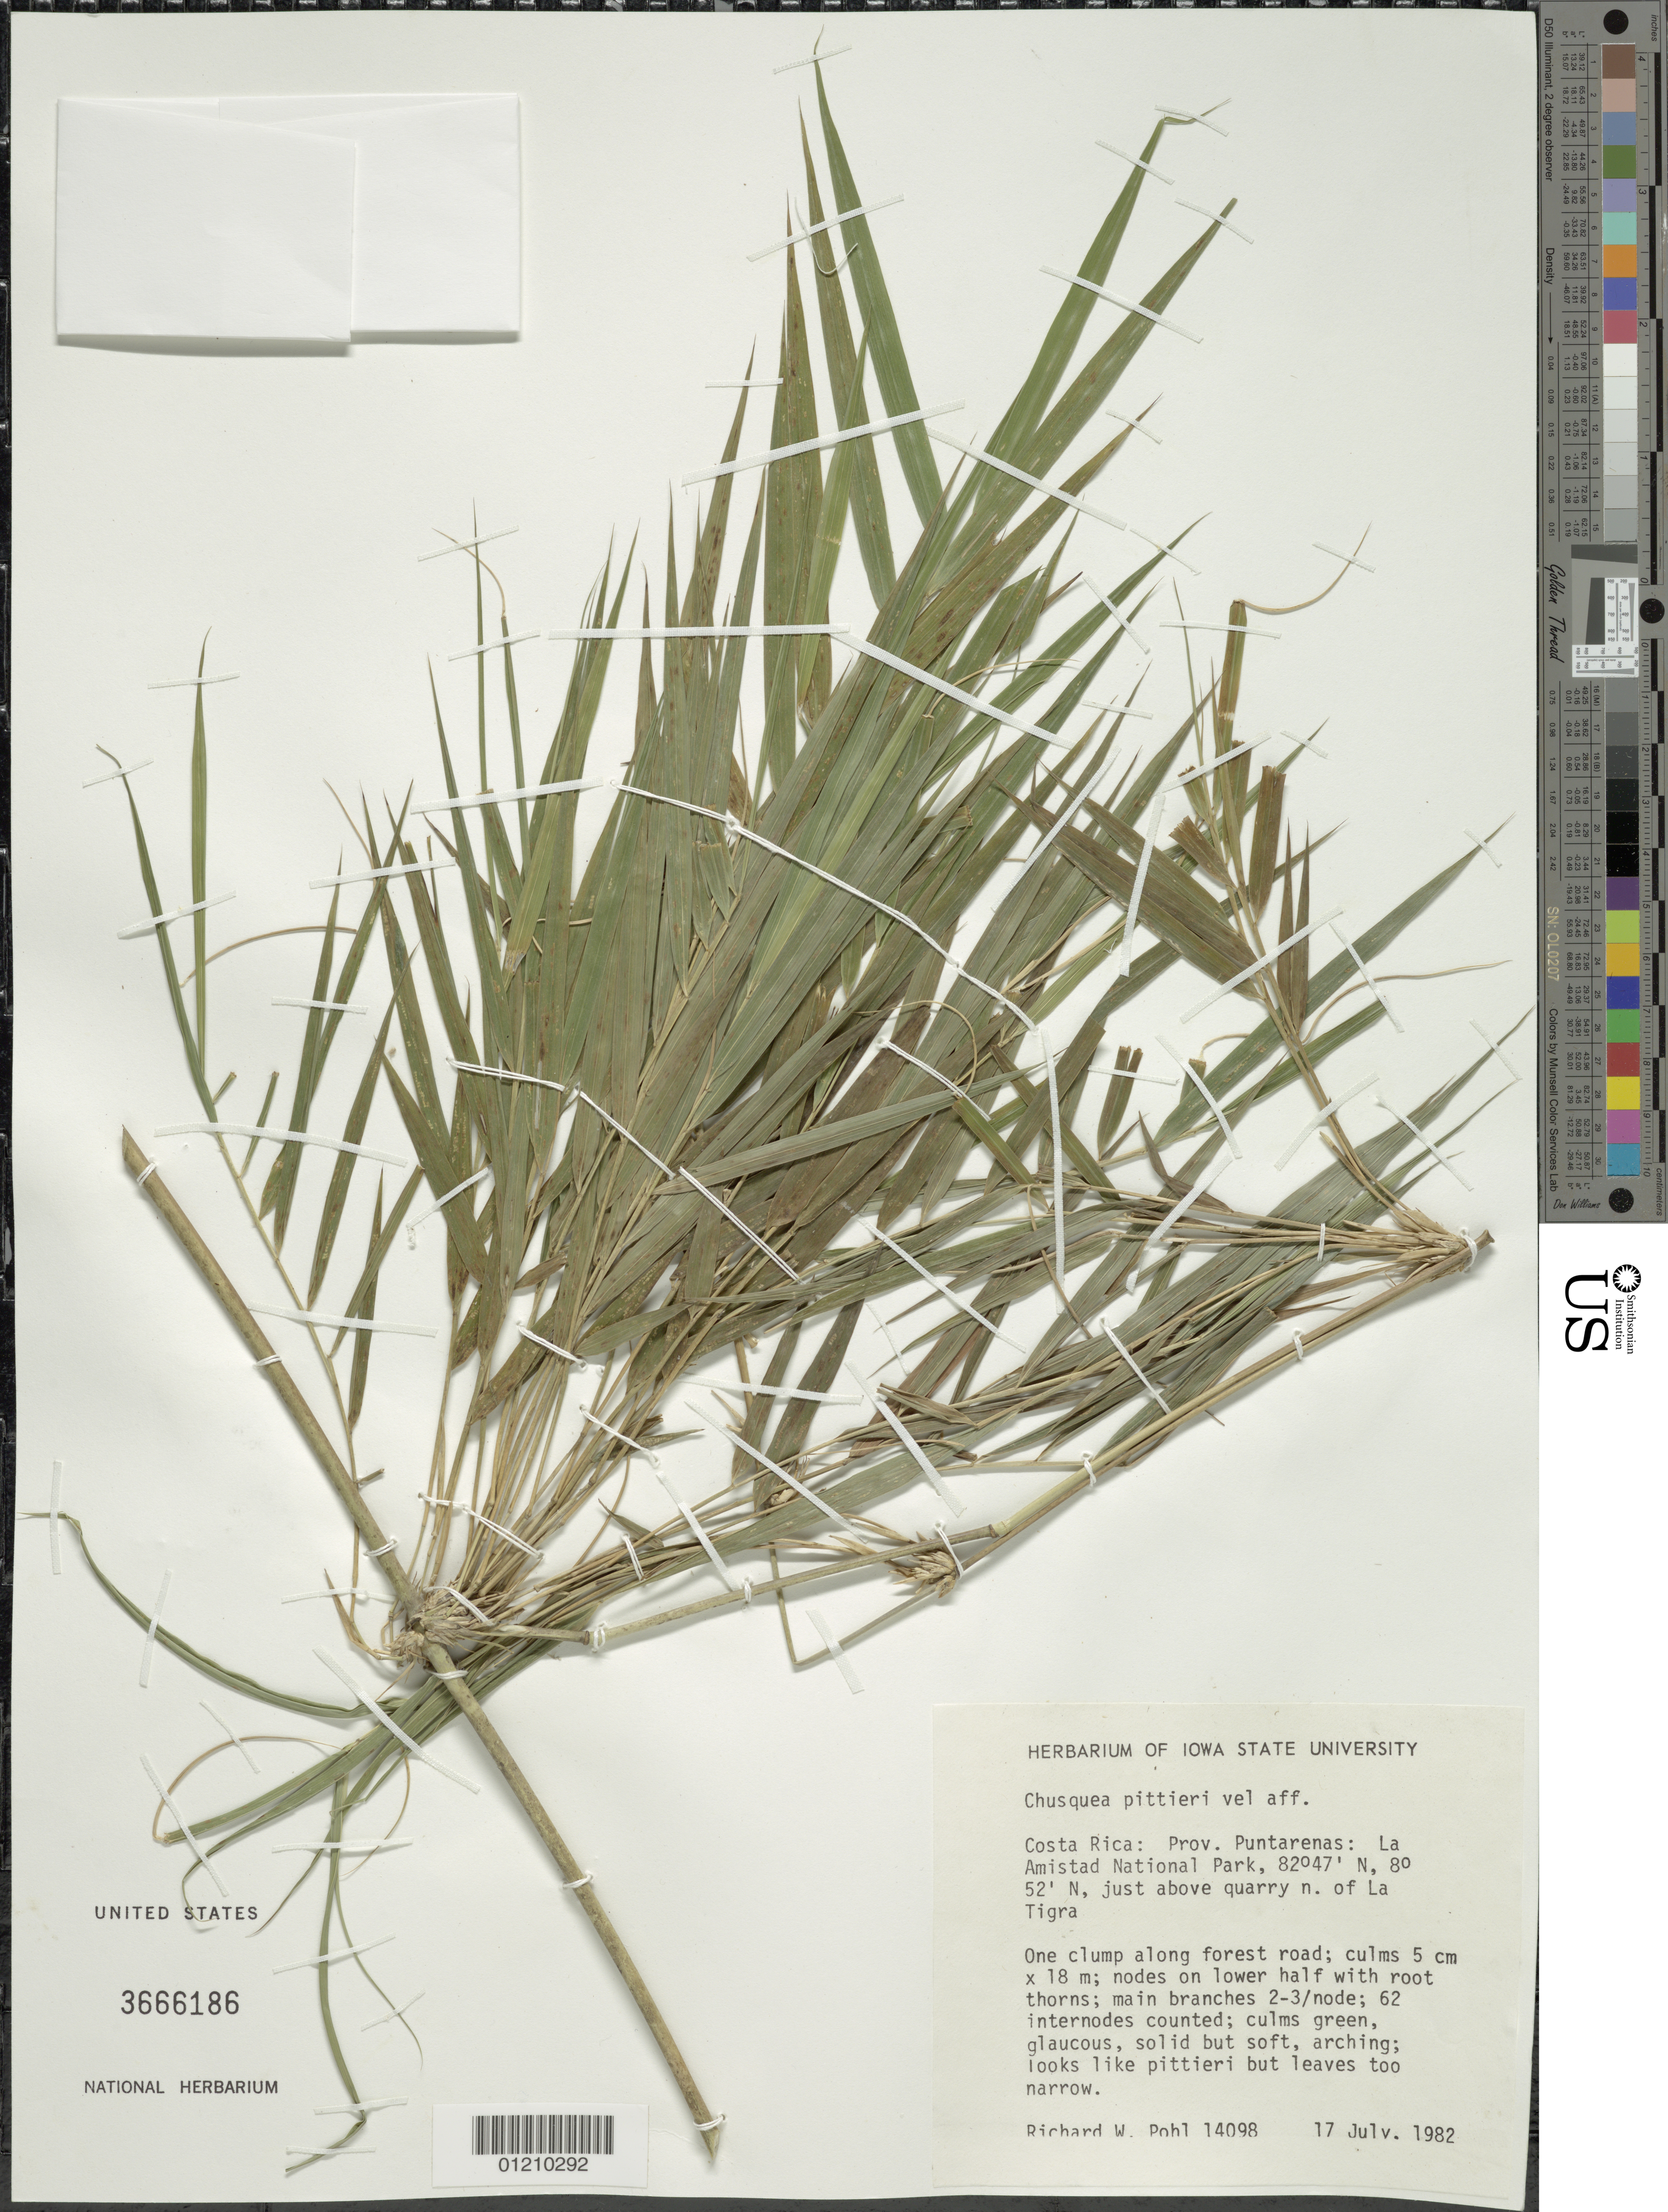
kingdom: Plantae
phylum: Tracheophyta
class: Liliopsida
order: Poales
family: Poaceae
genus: Chusquea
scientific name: Chusquea pittieri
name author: Hack.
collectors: R. W. Pohl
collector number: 14098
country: Costa Rica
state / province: Puntarenas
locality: La Amistad National Park, just above N. of La Tigra.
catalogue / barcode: US 3666186